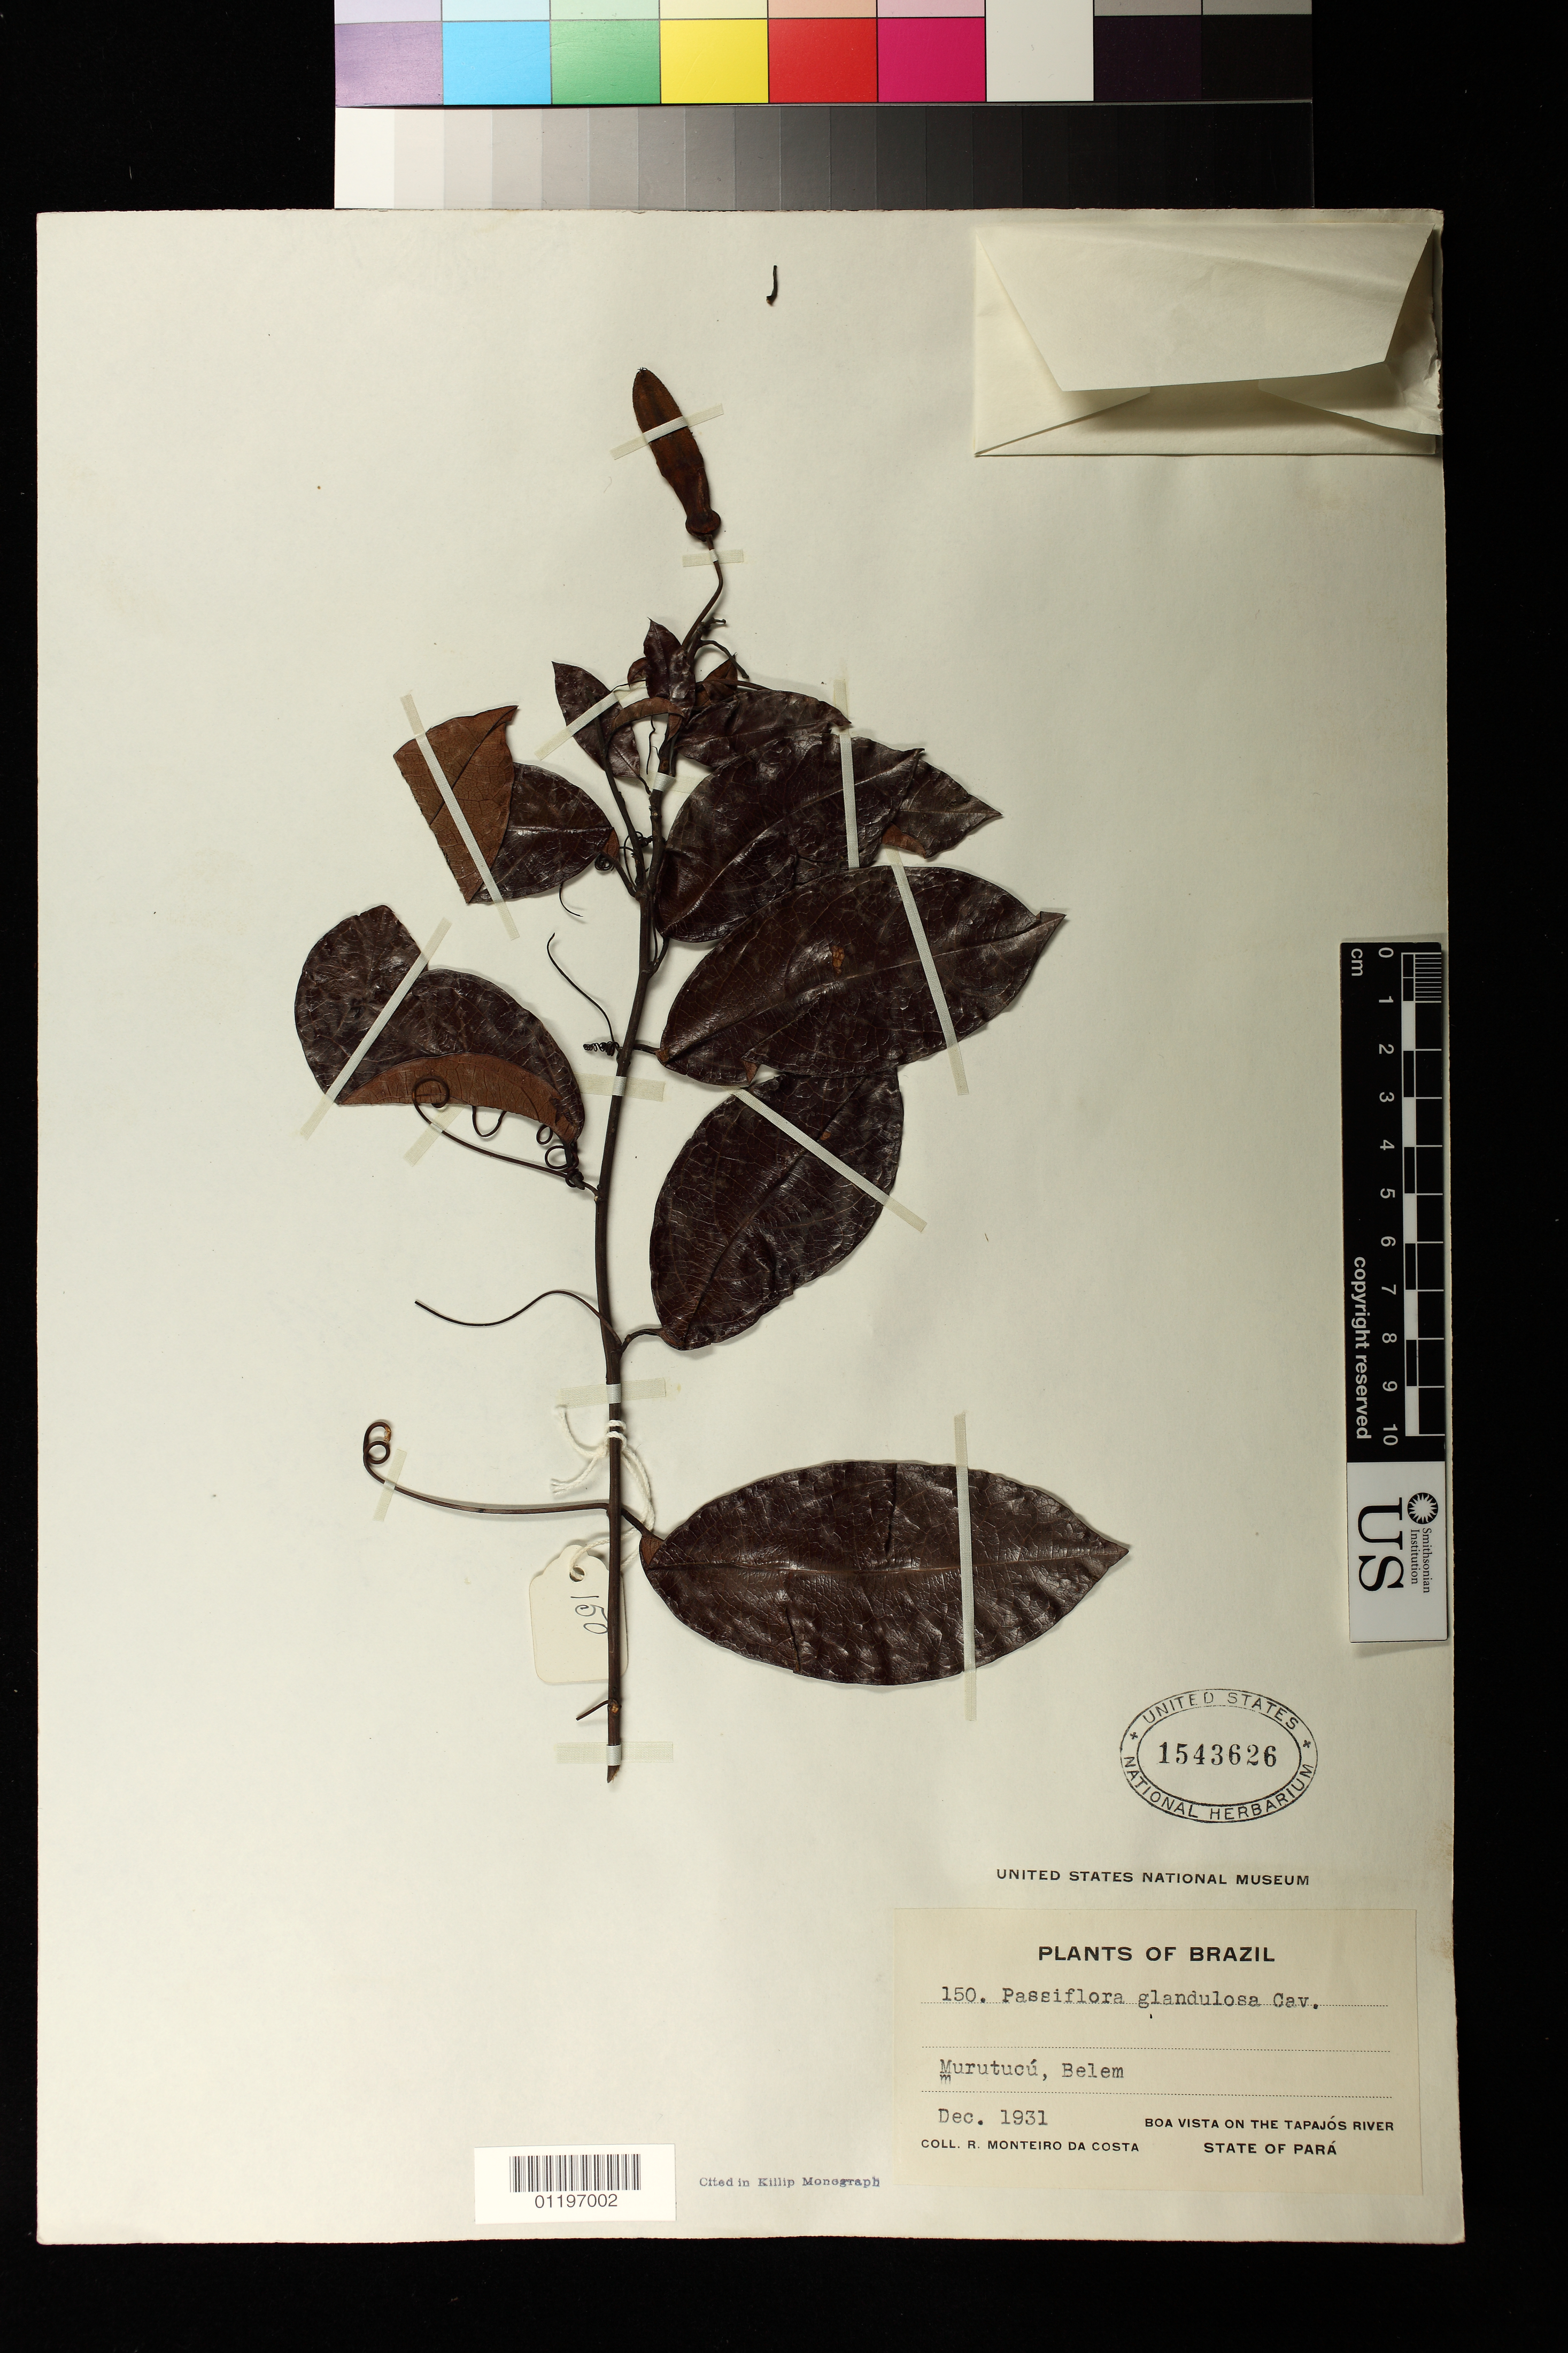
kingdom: Plantae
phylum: Tracheophyta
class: Magnoliopsida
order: Malpighiales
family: Passifloraceae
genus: Passiflora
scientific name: Passiflora glandulosa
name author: Cav.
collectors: R. Monteiro da Costa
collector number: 150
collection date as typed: Dec 1931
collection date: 1931-12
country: Brazil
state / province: Pará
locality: Murutucú, Belem. Boa Vista on the Tapajós River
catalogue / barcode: US 1543626